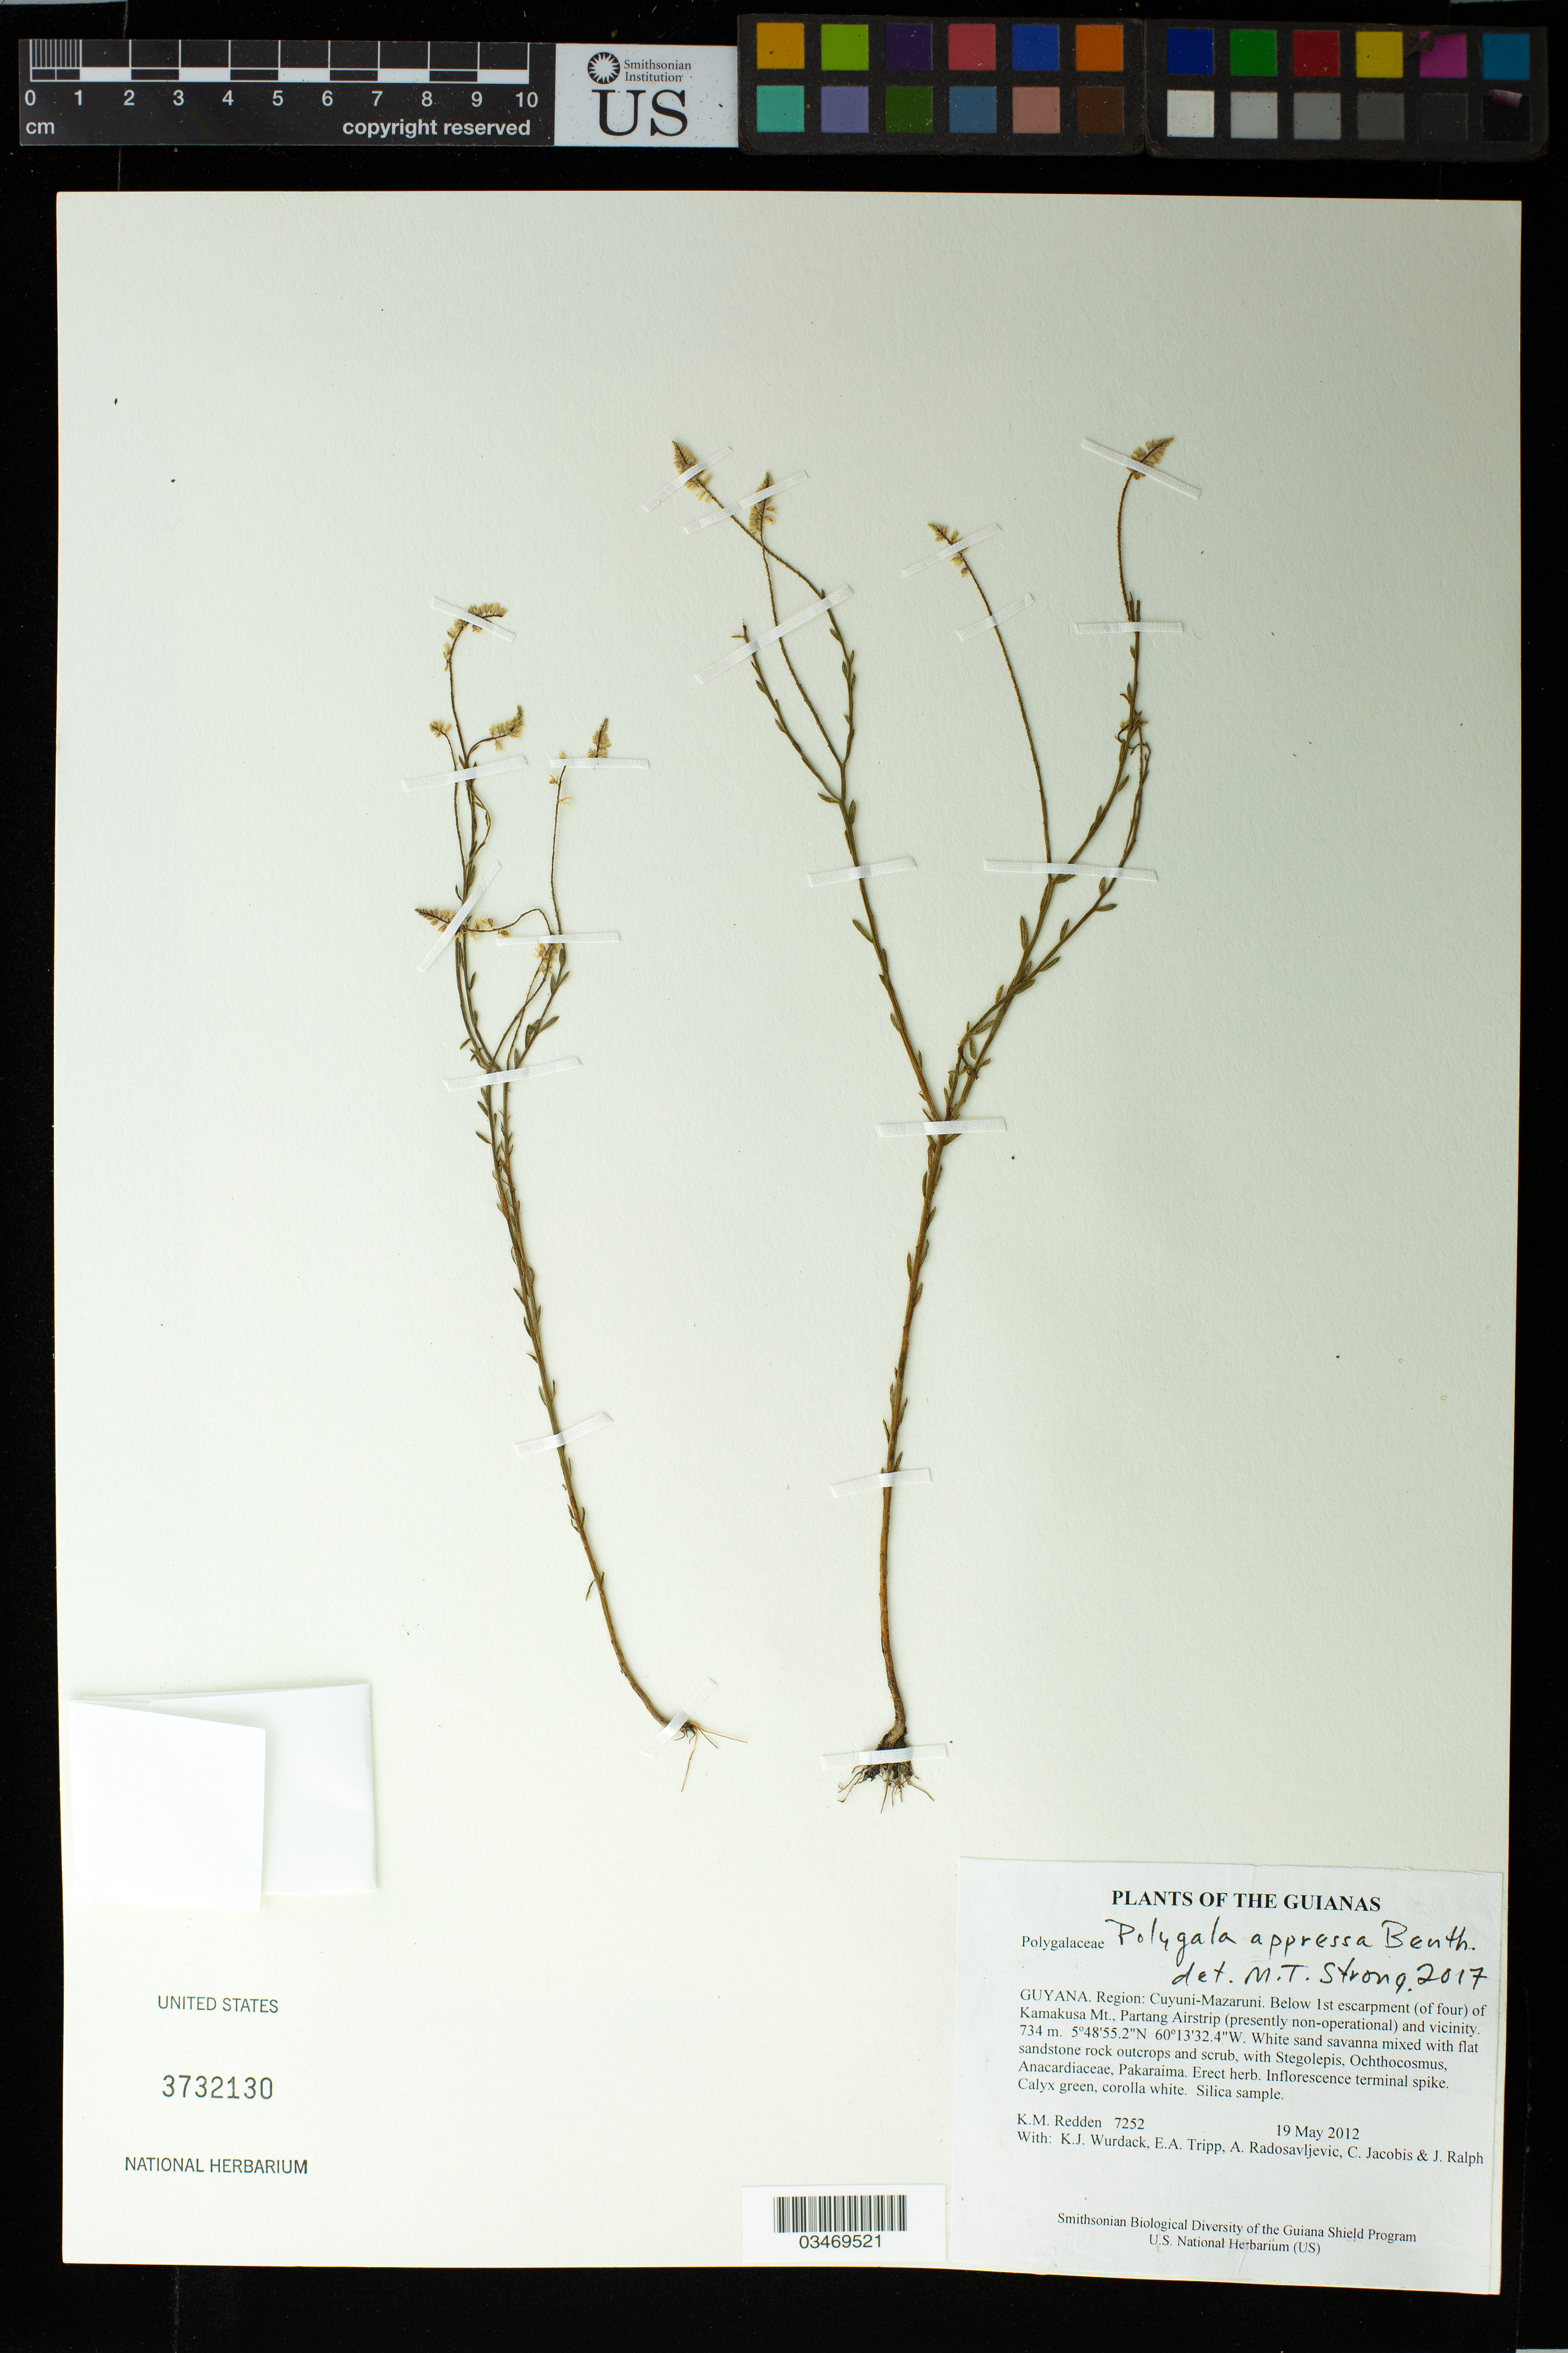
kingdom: Plantae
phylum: Tracheophyta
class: Magnoliopsida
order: Fabales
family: Polygalaceae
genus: Polygala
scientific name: Polygala appressa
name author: Benth.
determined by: Strong, M. T., (US), Smithsonian Institution - National Museum of Natural History (UNITED STATES)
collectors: K. M. Redden, K. Wurdack, E. Tripp, A. Radosavljevic, C. Jacobis & J. Ralph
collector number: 7252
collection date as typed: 19 May 2012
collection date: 2012-05-19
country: Guyana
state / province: Cuyuni-Mazaruni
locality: Below 1st escarpment (of four) of Kamakusa Mt., Partang Airstrip (presently non-operational) and vicinity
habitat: White sand savanna mixed with flat sandstone rock outcrops and scrub, with Stegolepis, Ochthocosmus, Anacardiaceae, Pakaraimaea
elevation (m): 734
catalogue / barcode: US 3732130